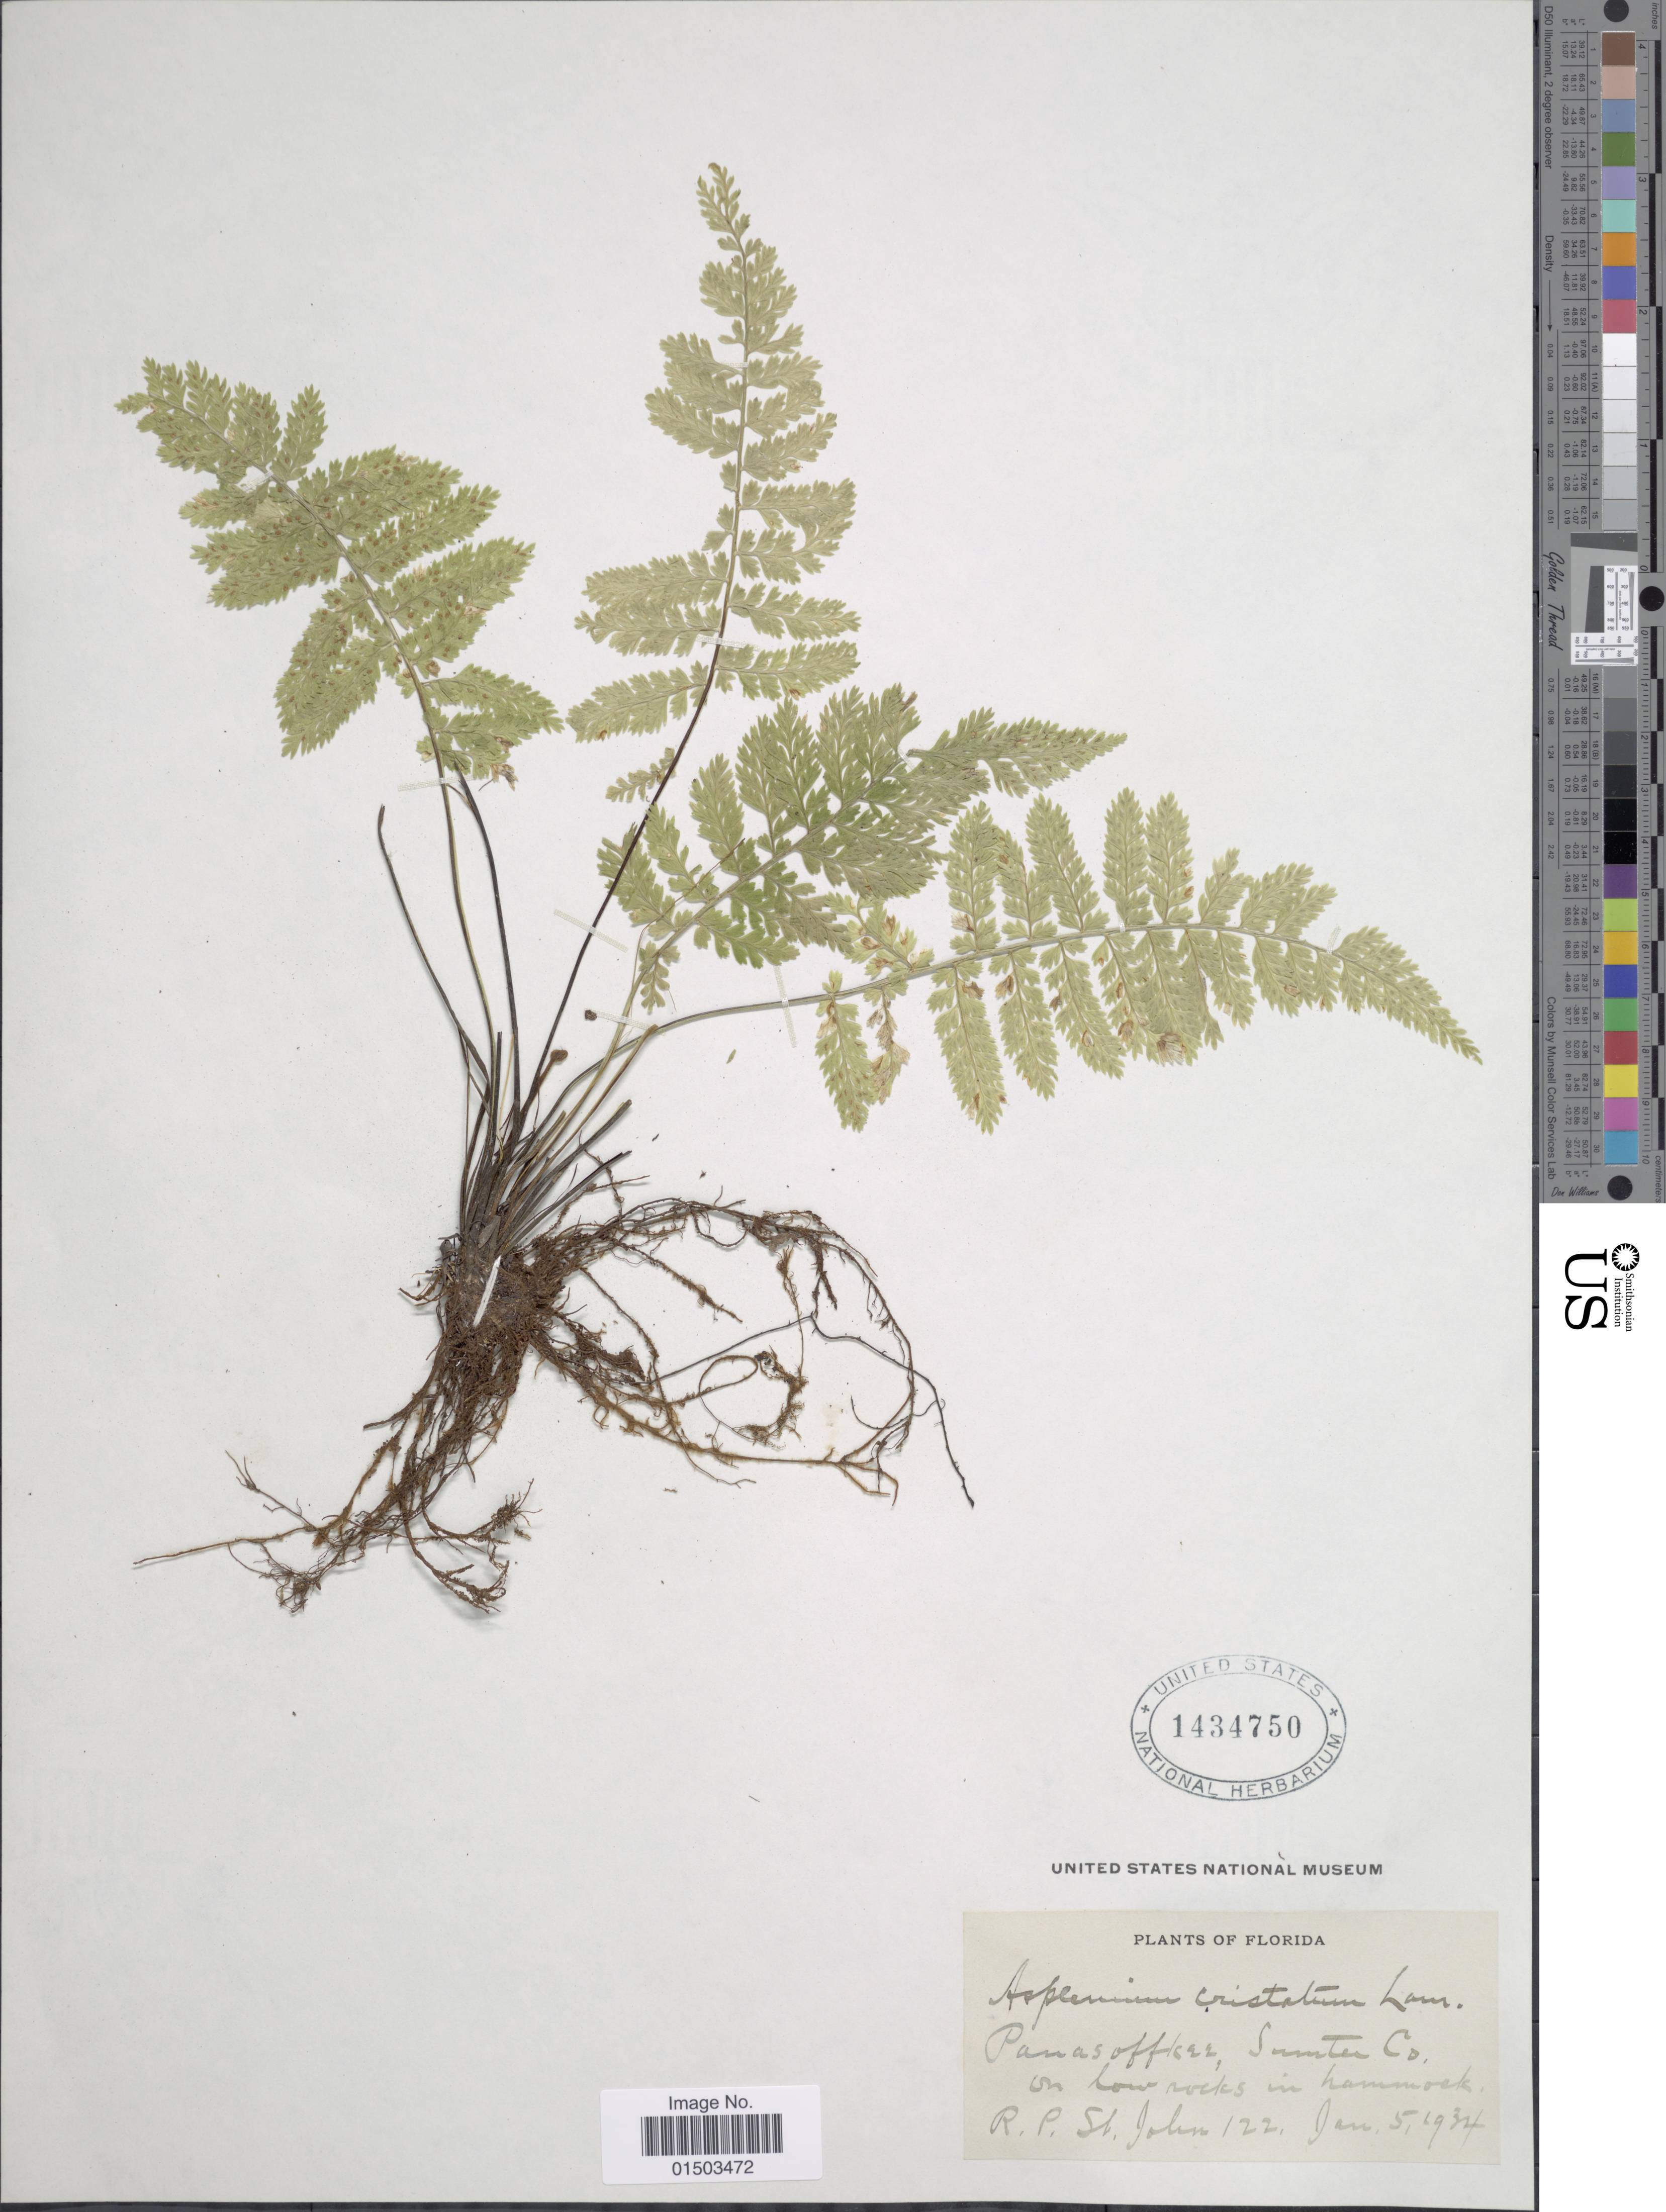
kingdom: Plantae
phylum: Tracheophyta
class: Polypodiopsida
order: Polypodiales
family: Aspleniaceae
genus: Asplenium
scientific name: Asplenium cristatum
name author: Lam.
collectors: R. P. St. John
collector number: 122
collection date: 1934-01-05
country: United States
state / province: Florida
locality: Florida, Panasoffkee, Sumter Co., on low rocks in hammock.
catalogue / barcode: US 1434750